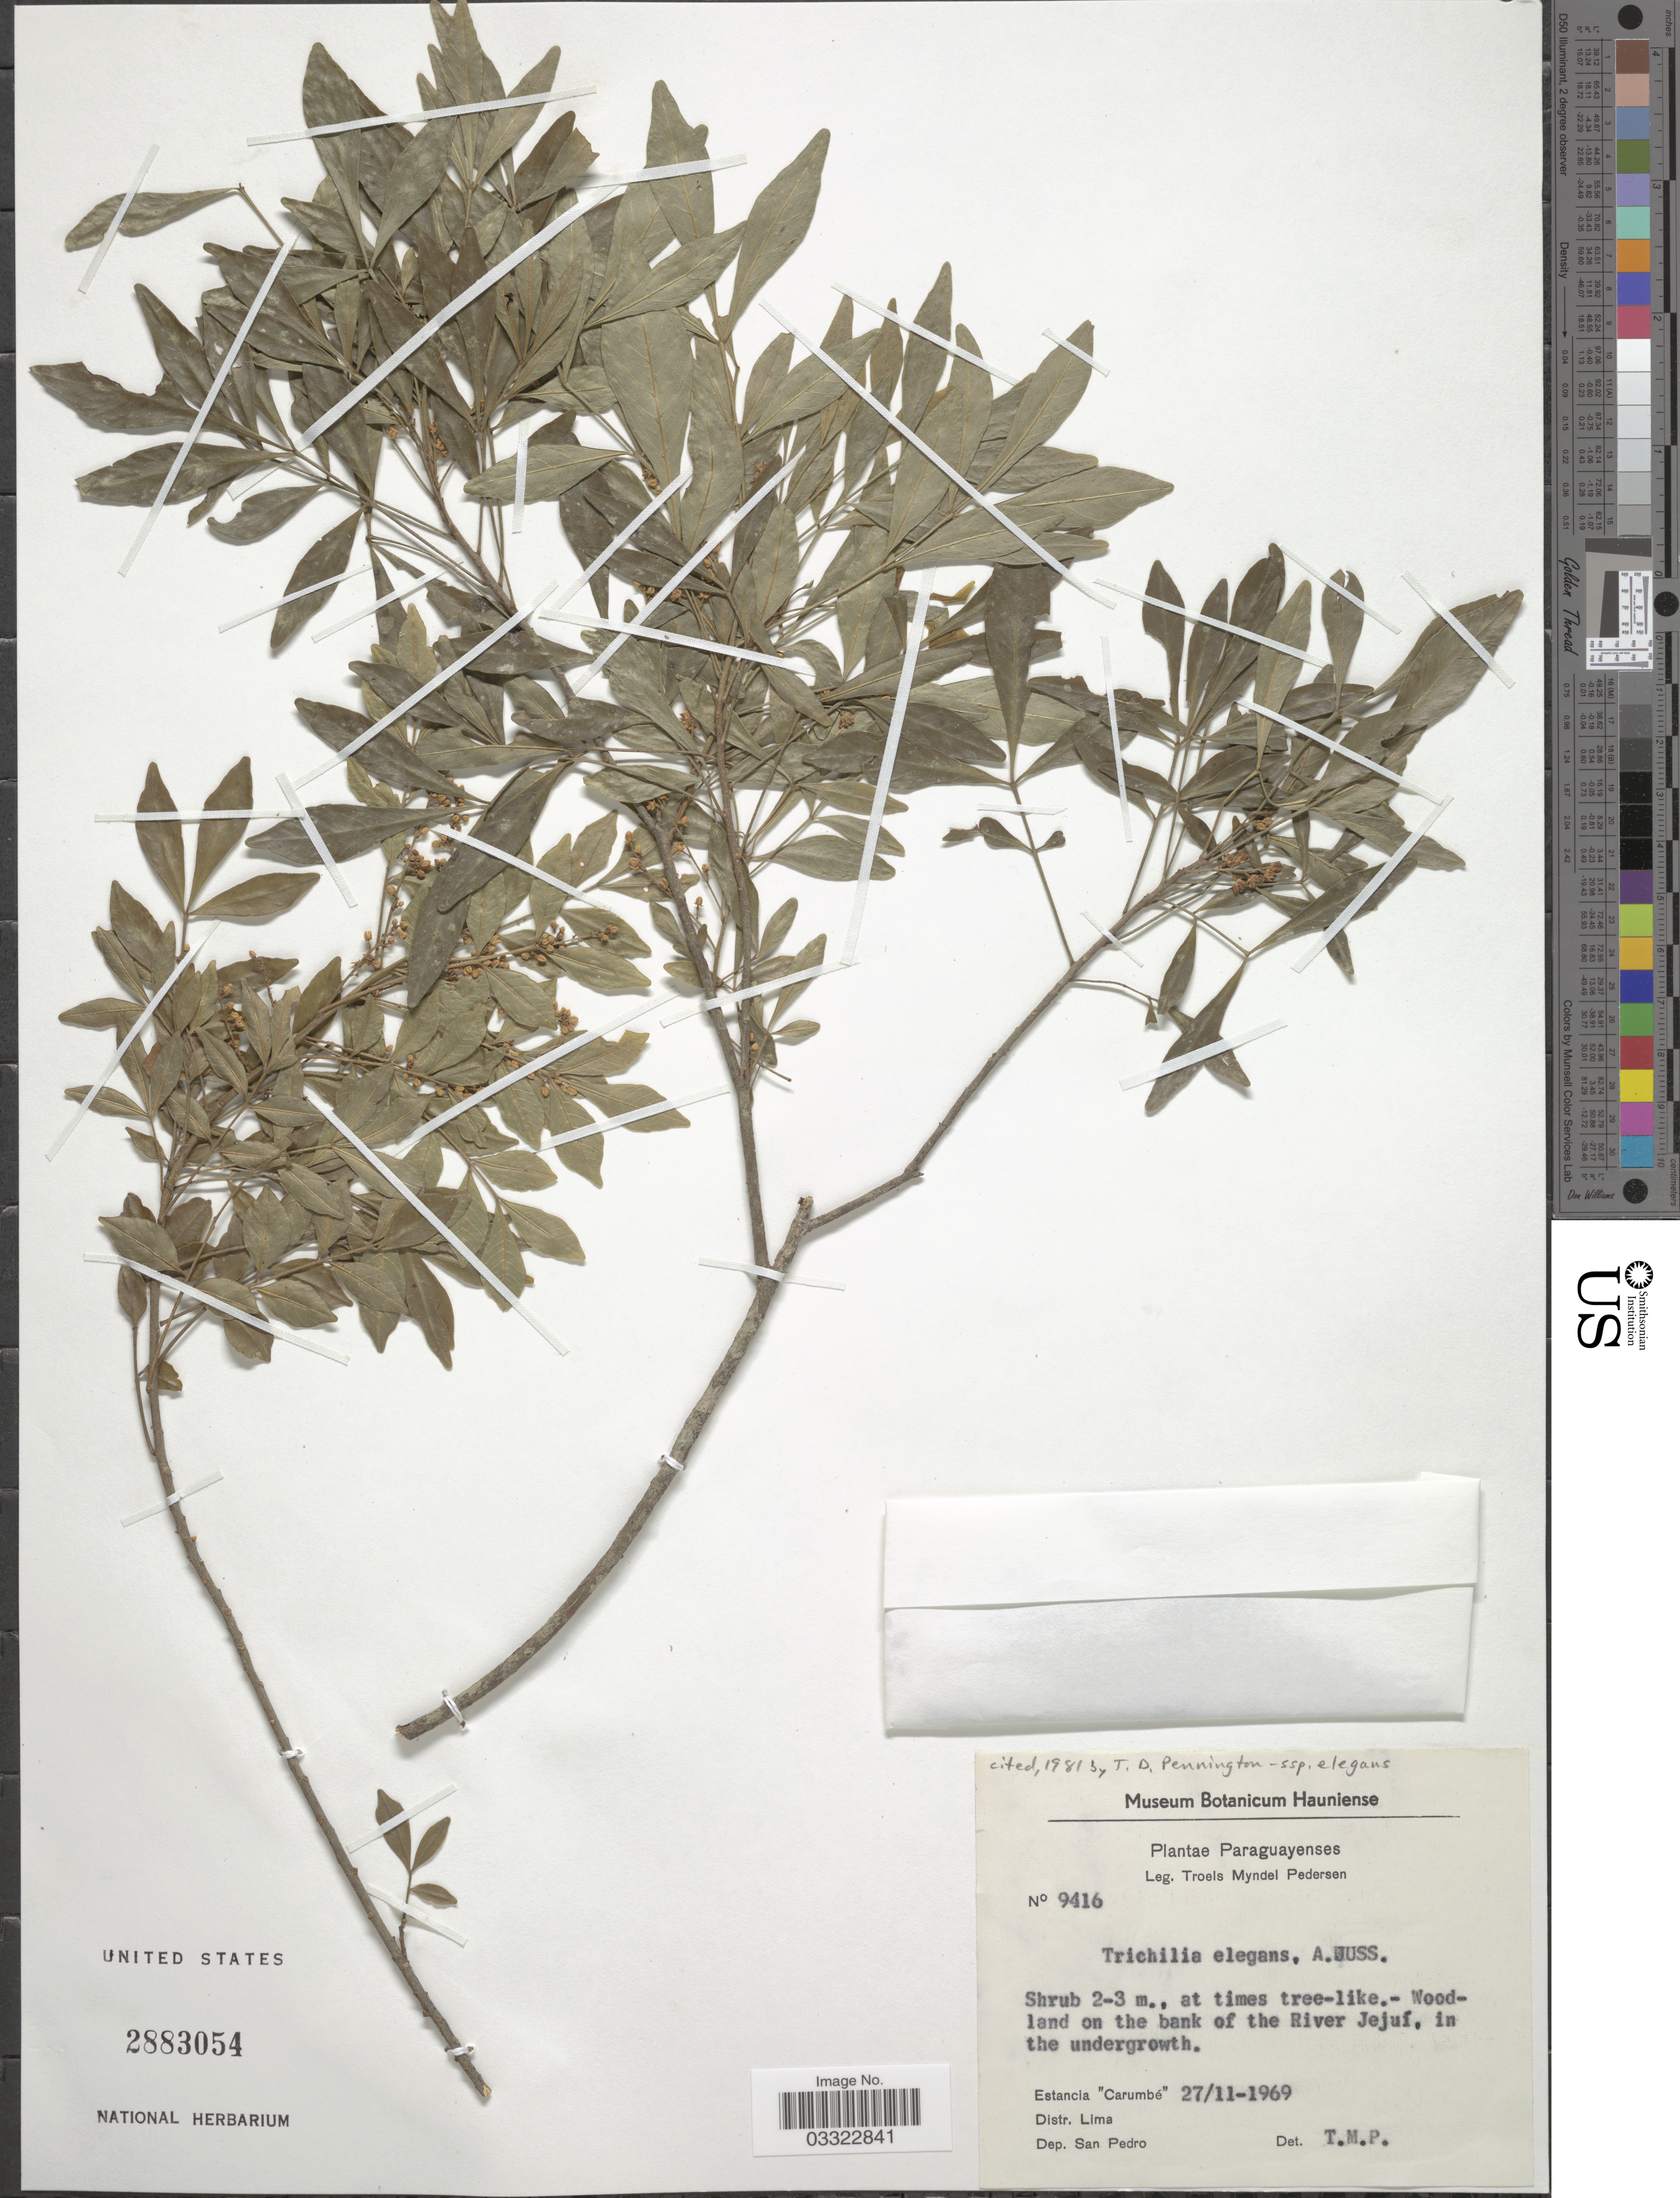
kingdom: Plantae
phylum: Tracheophyta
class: Magnoliopsida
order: Sapindales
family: Meliaceae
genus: Trichilia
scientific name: Trichilia elegans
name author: A. Juss.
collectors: T. Pederson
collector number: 9416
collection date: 1969-11-27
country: Paraguay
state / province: San Pedro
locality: Wood-land on the bank of the River Jejuí. Estancia "Carumbé". Distr. Lima. Dep. San Pedro.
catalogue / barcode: US 2883054